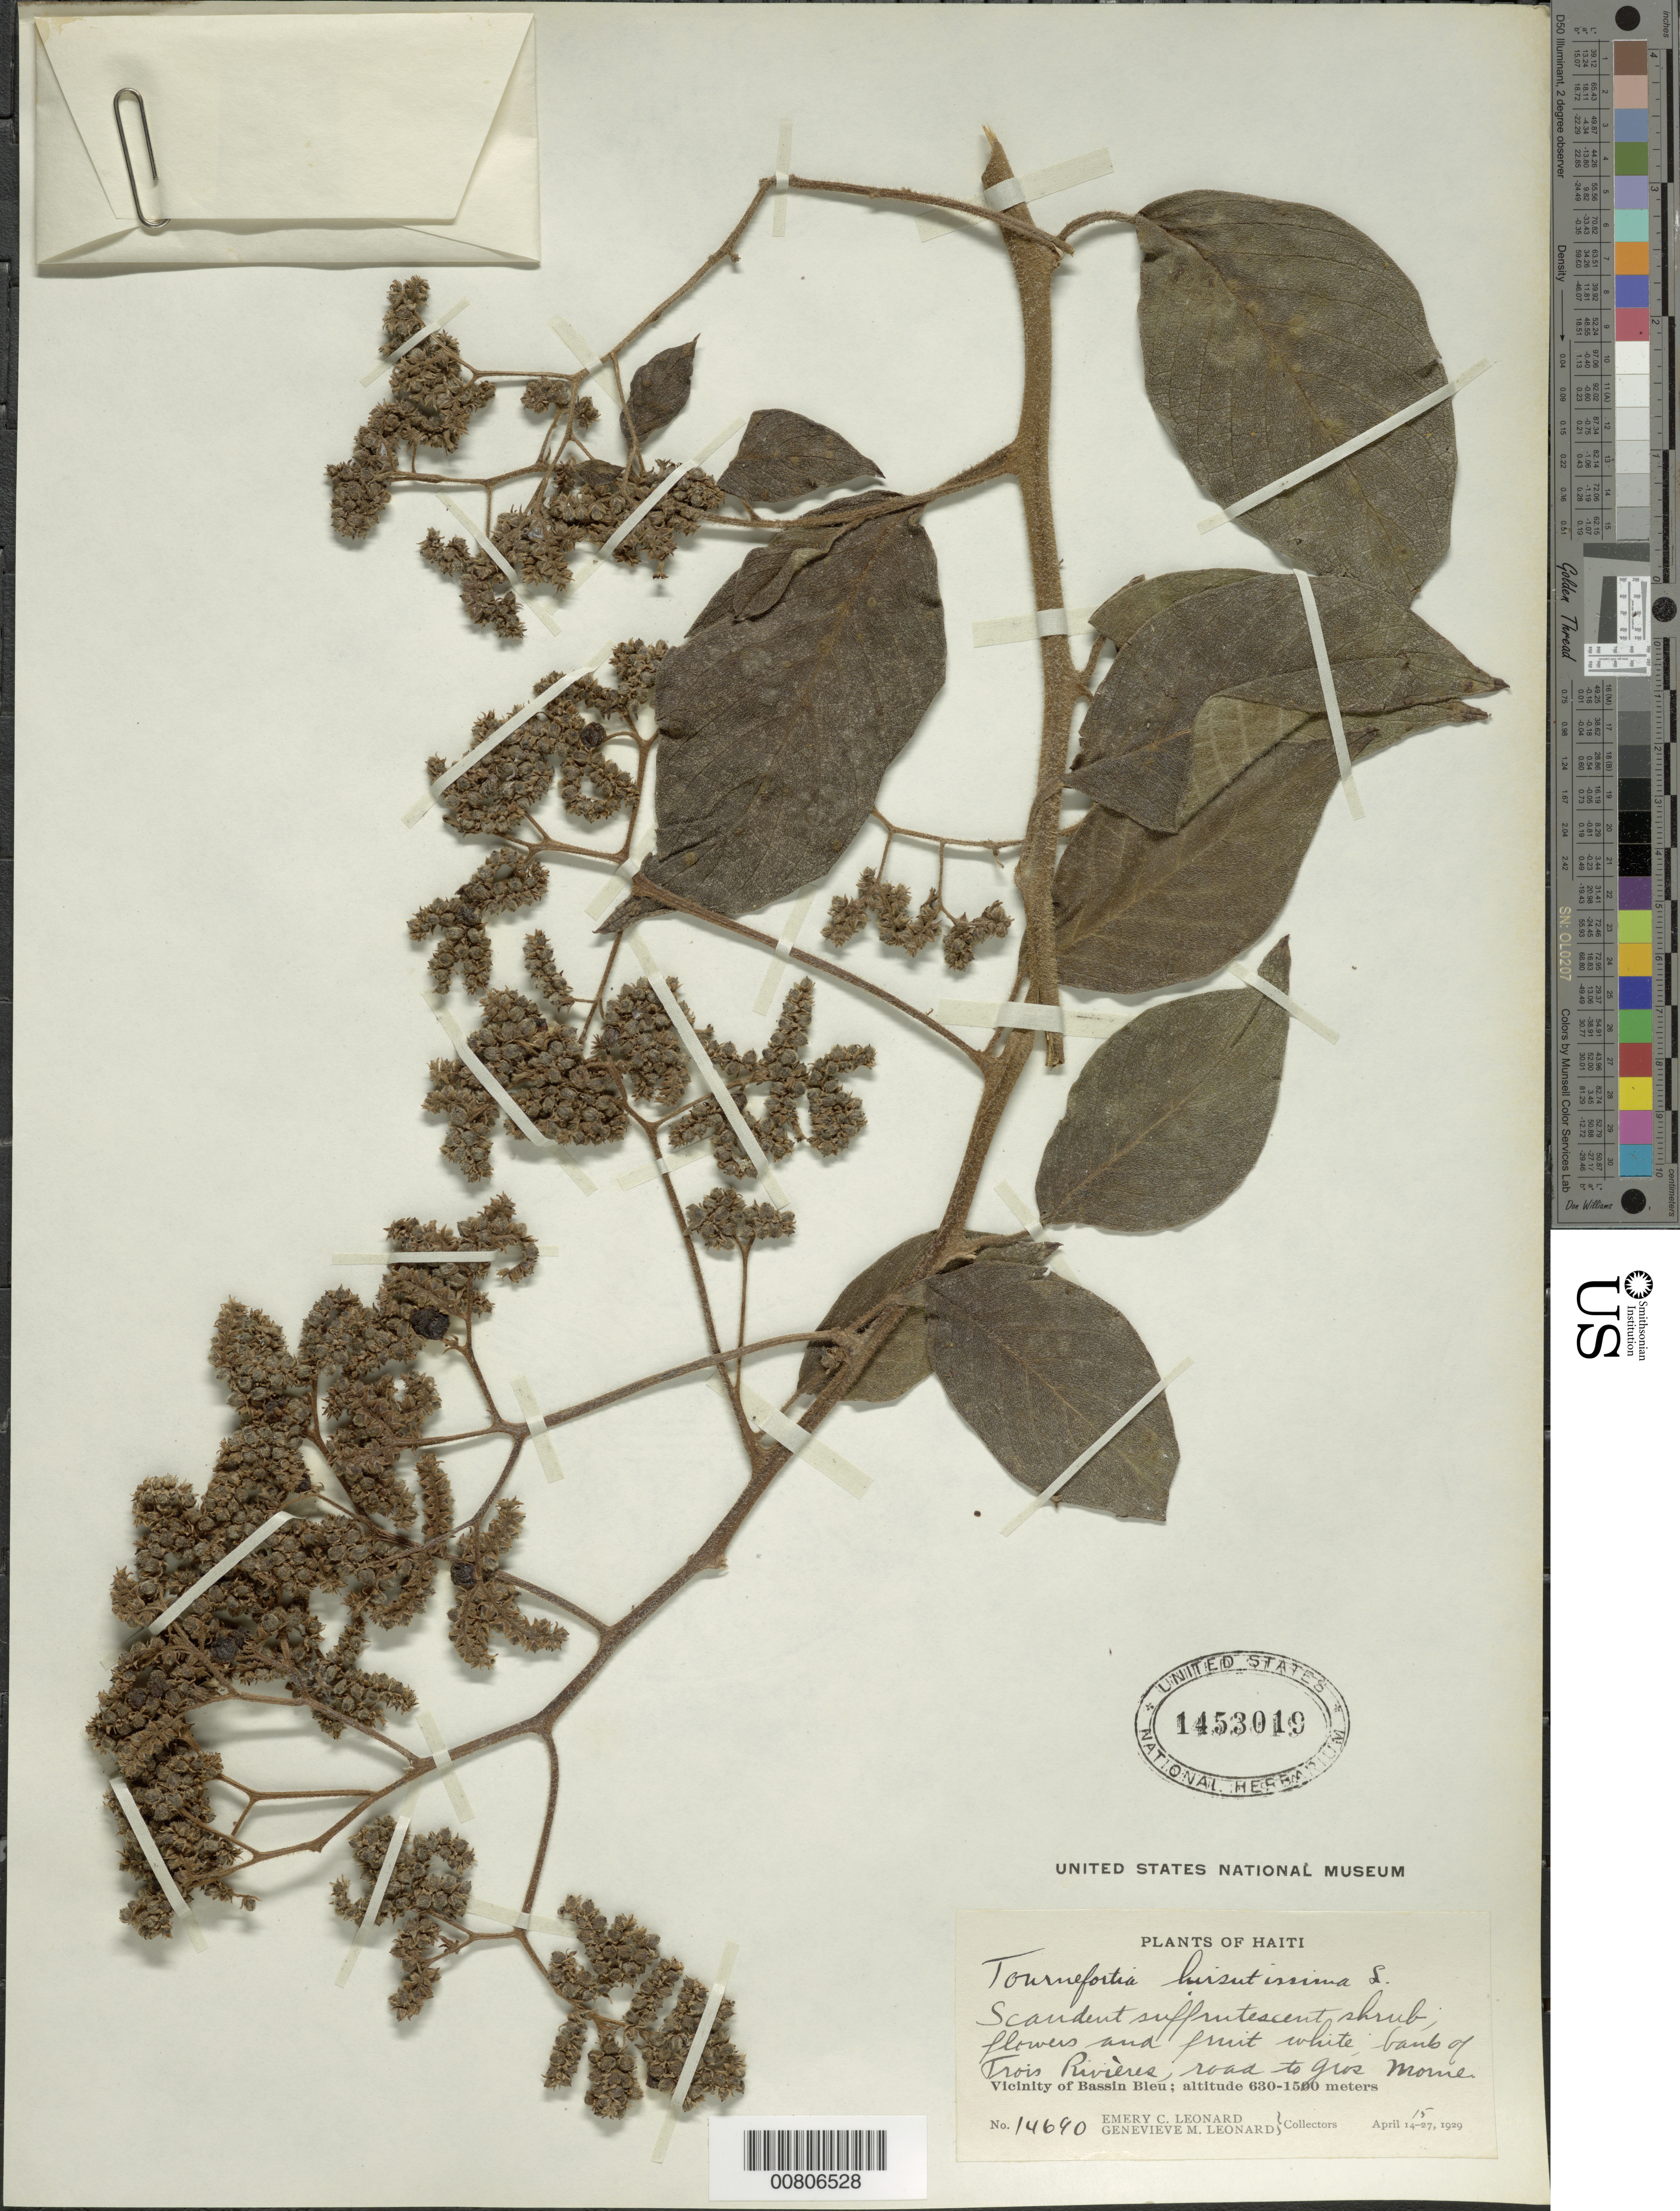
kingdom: Plantae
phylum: Tracheophyta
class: Magnoliopsida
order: Boraginales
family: Heliotropiaceae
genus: Tournefortia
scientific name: Tournefortia hirsutissima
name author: L.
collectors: E. C. Leonard & G. M. Leonard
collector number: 14690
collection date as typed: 15 Apr 1929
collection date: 1929-04-15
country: Haiti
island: Hispaniola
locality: Bassin Bleu, Trois Rivières, road to Gros Morne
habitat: Riverbank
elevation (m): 630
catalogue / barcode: US 1453019